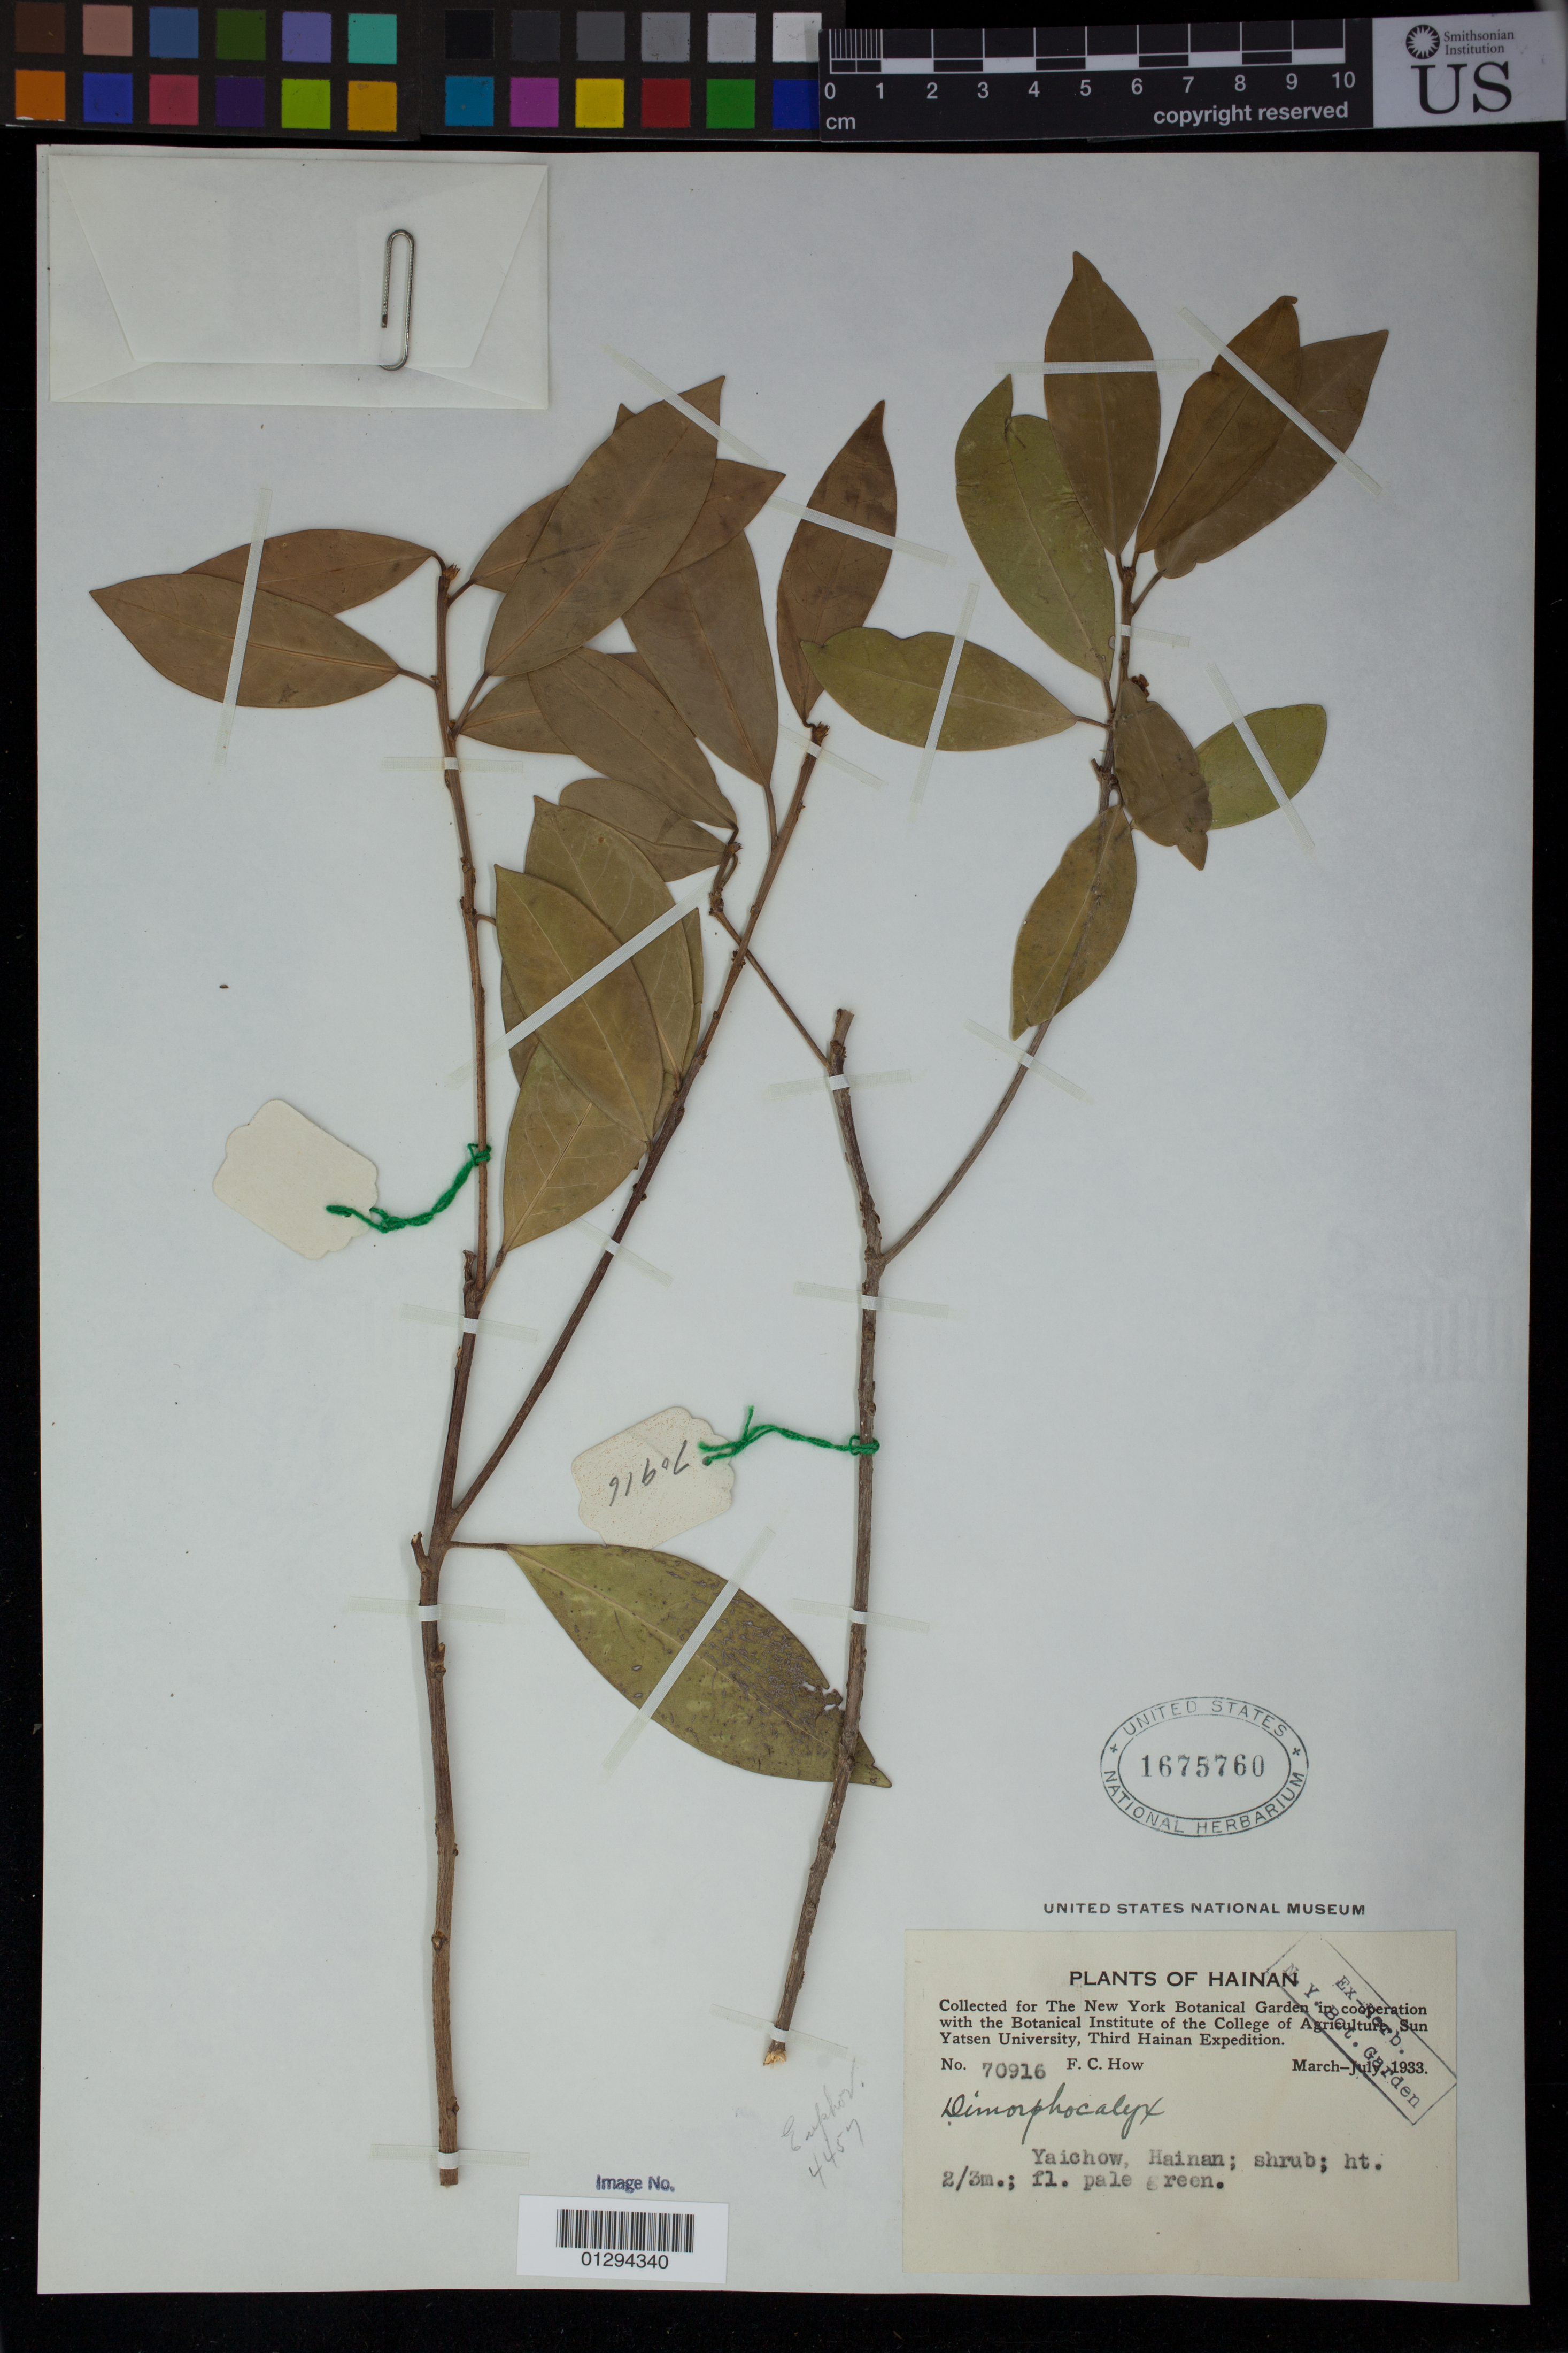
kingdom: Plantae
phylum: Tracheophyta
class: Magnoliopsida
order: Malpighiales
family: Euphorbiaceae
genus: Dimorphocalyx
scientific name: Dimorphocalyx sp.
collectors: F. C. How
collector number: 70916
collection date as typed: Mar-Jul 1933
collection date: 1933-03/1933-07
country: China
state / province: Hainan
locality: Yaichow.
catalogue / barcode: US 1675760